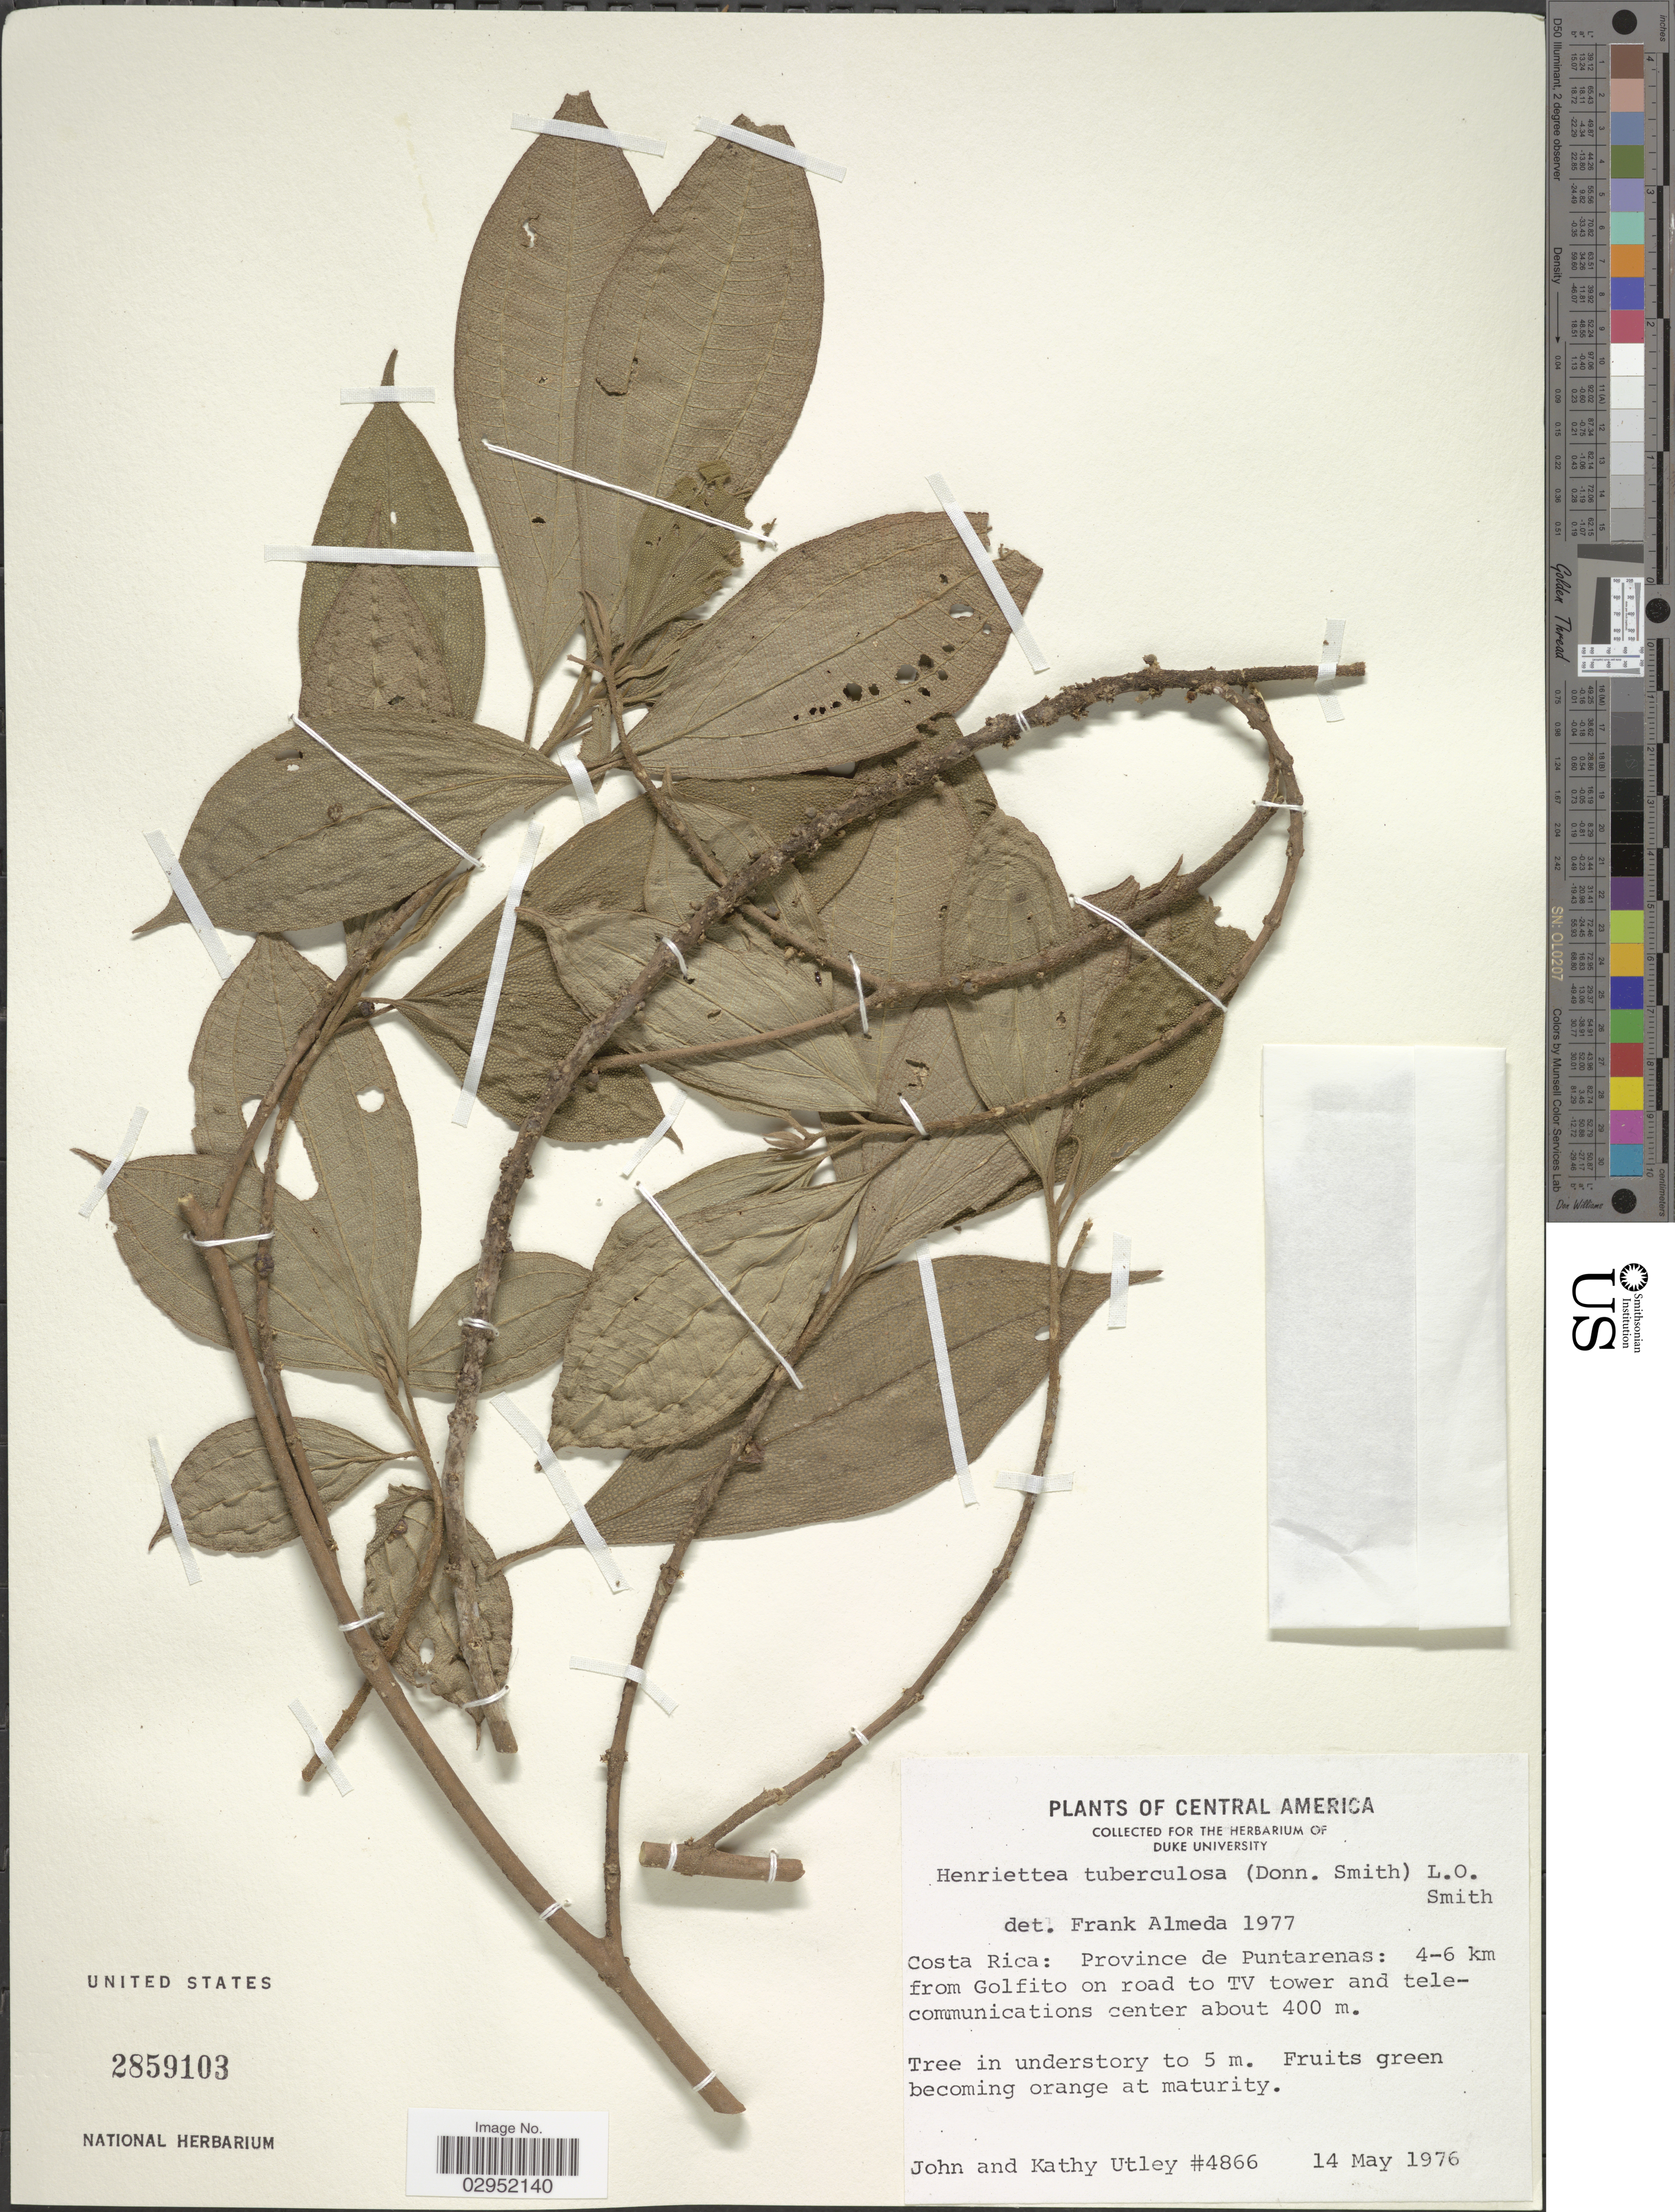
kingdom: Plantae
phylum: Tracheophyta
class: Magnoliopsida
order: Myrtales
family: Melastomataceae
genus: Henriettea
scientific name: Henriettea tuberculosa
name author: (Donn. Sm.) L.O. Williams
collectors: J. F. Utley & K. Burt-Utley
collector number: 4866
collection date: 1976-05-14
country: Costa Rica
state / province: Puntarenas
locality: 4-6 km from Golfito on road to TV tower and telecommunications center.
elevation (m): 400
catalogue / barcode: US 2859103